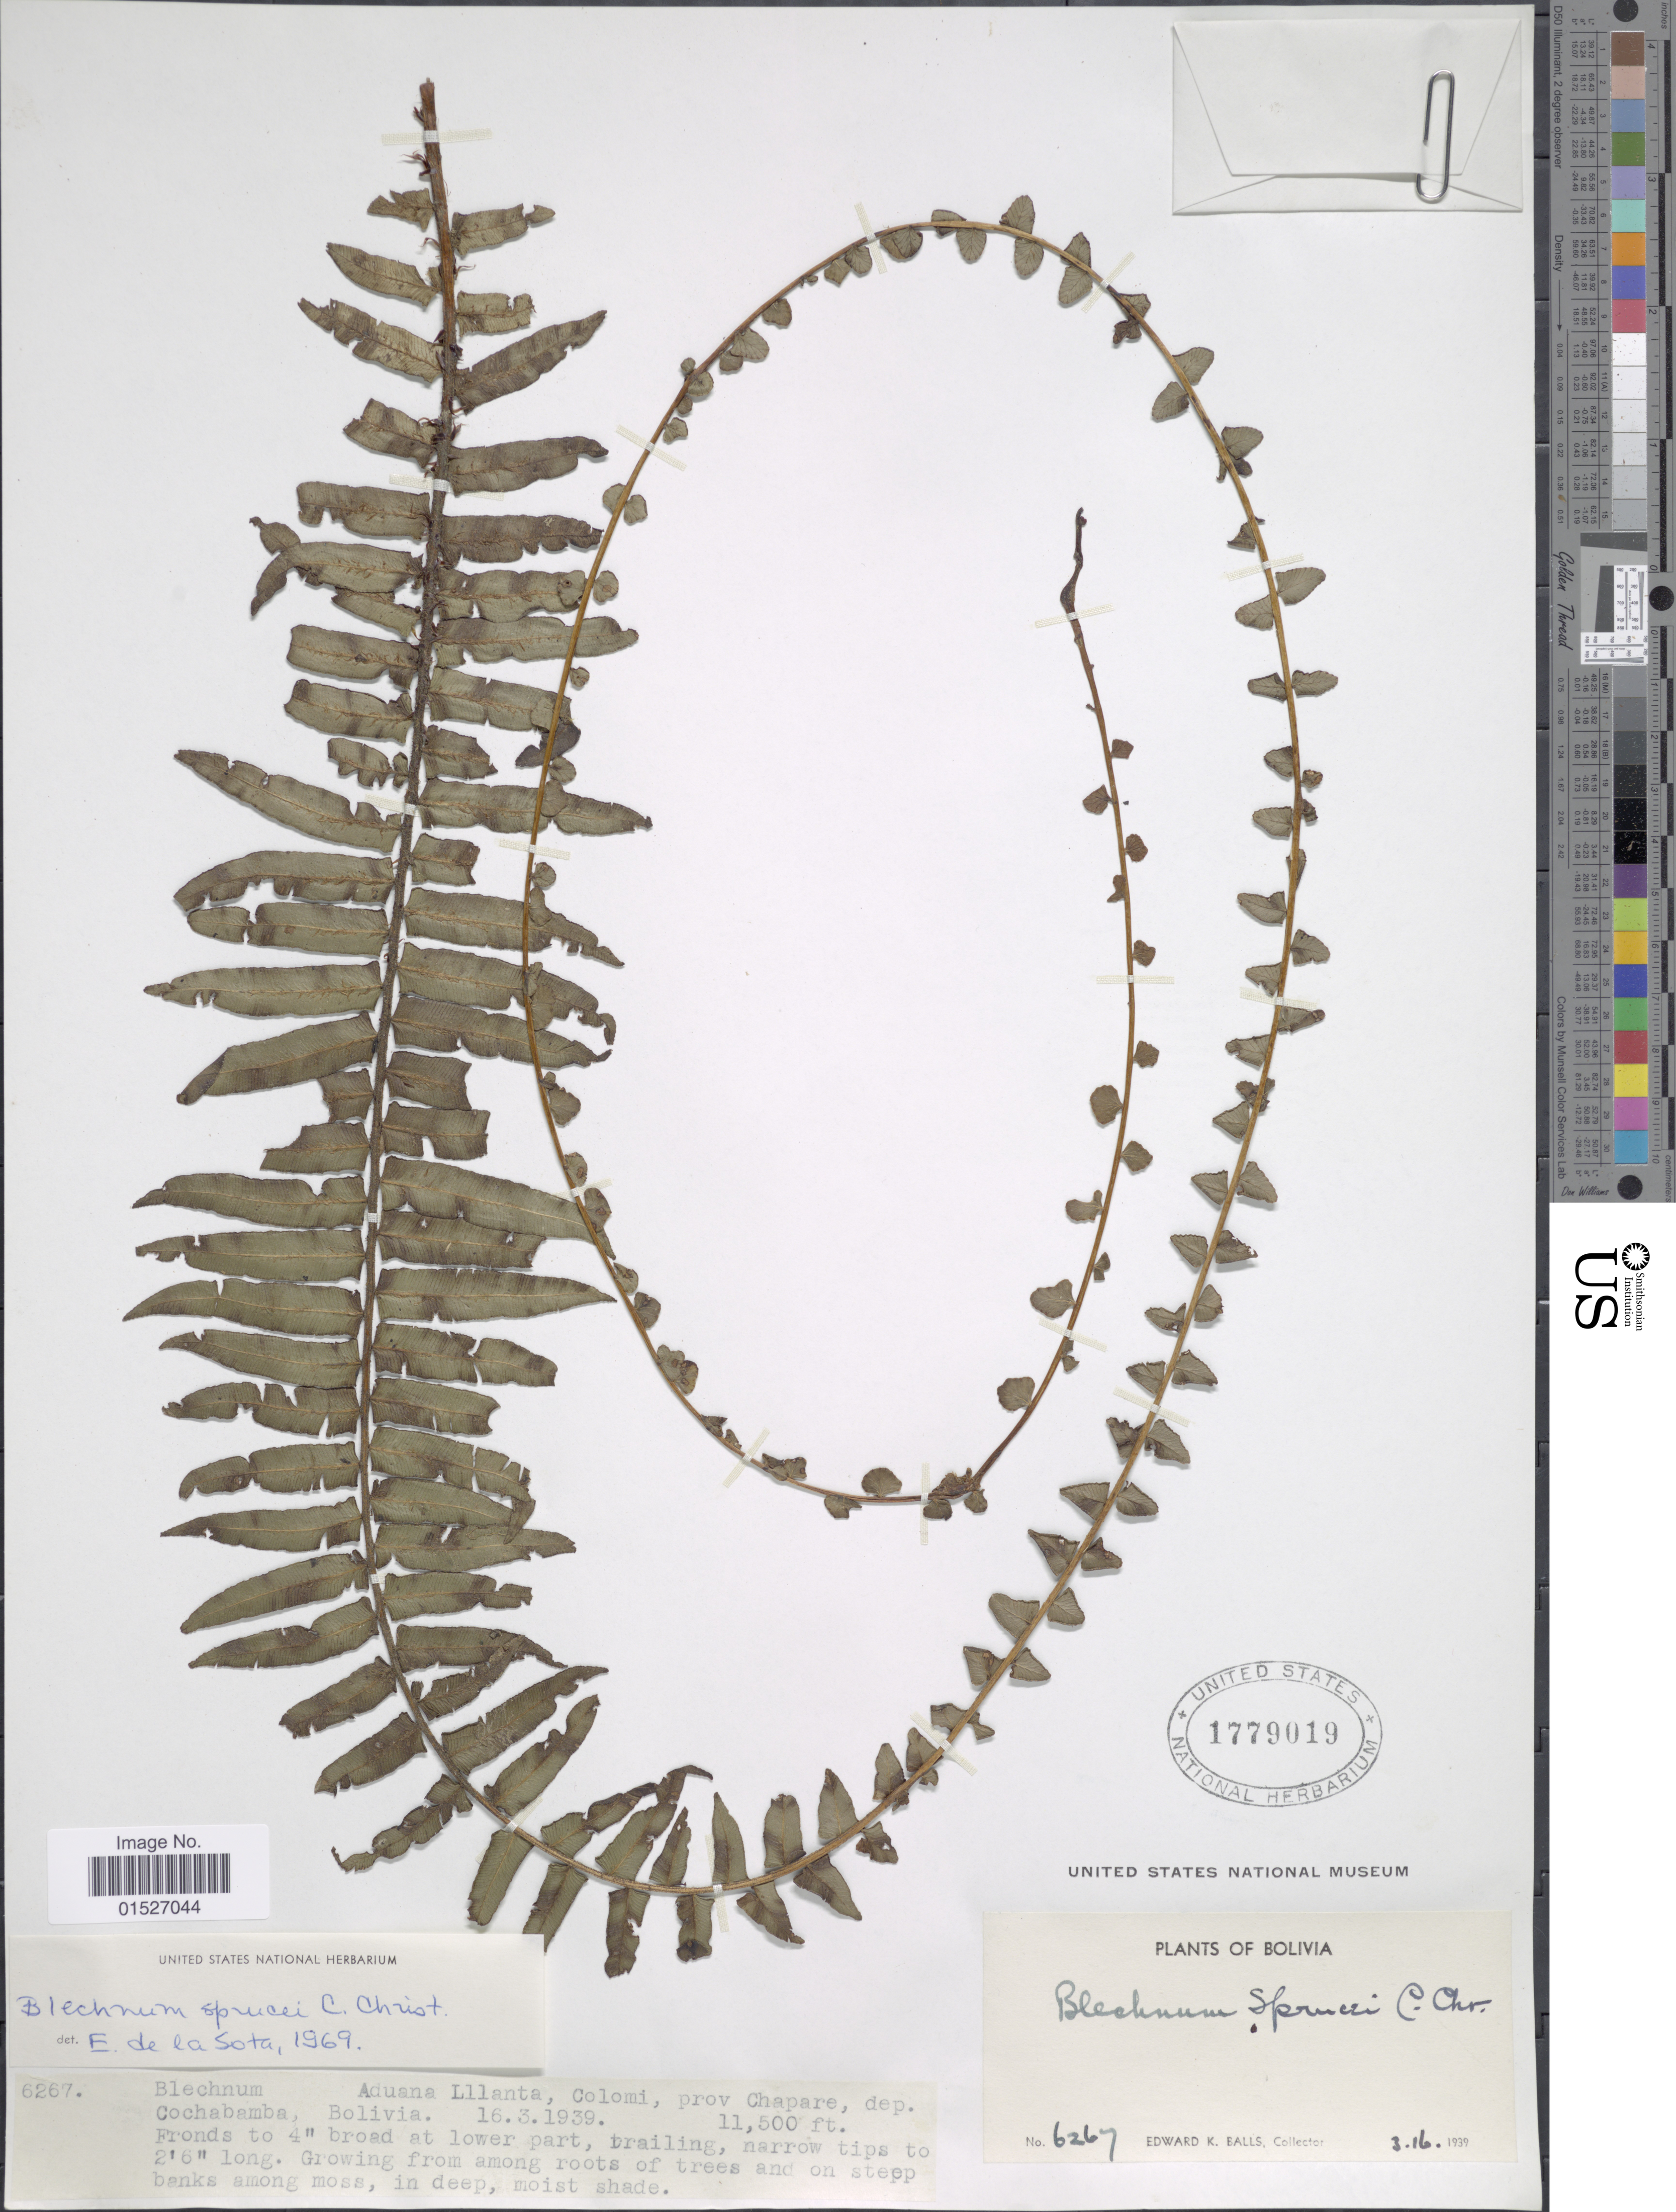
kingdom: Plantae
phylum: Tracheophyta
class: Polypodiopsida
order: Polypodiales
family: Blechnaceae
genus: Blechnum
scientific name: Blechnum sprucei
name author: C. Chr.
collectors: E. K. Balls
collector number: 6267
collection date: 1939-03-16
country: Bolivia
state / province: Cochabamba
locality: Aduana Lllanta, Colomi, Prov Chapare, dep. Cochabamba, Bolivia.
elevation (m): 3505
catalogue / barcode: US 1779019